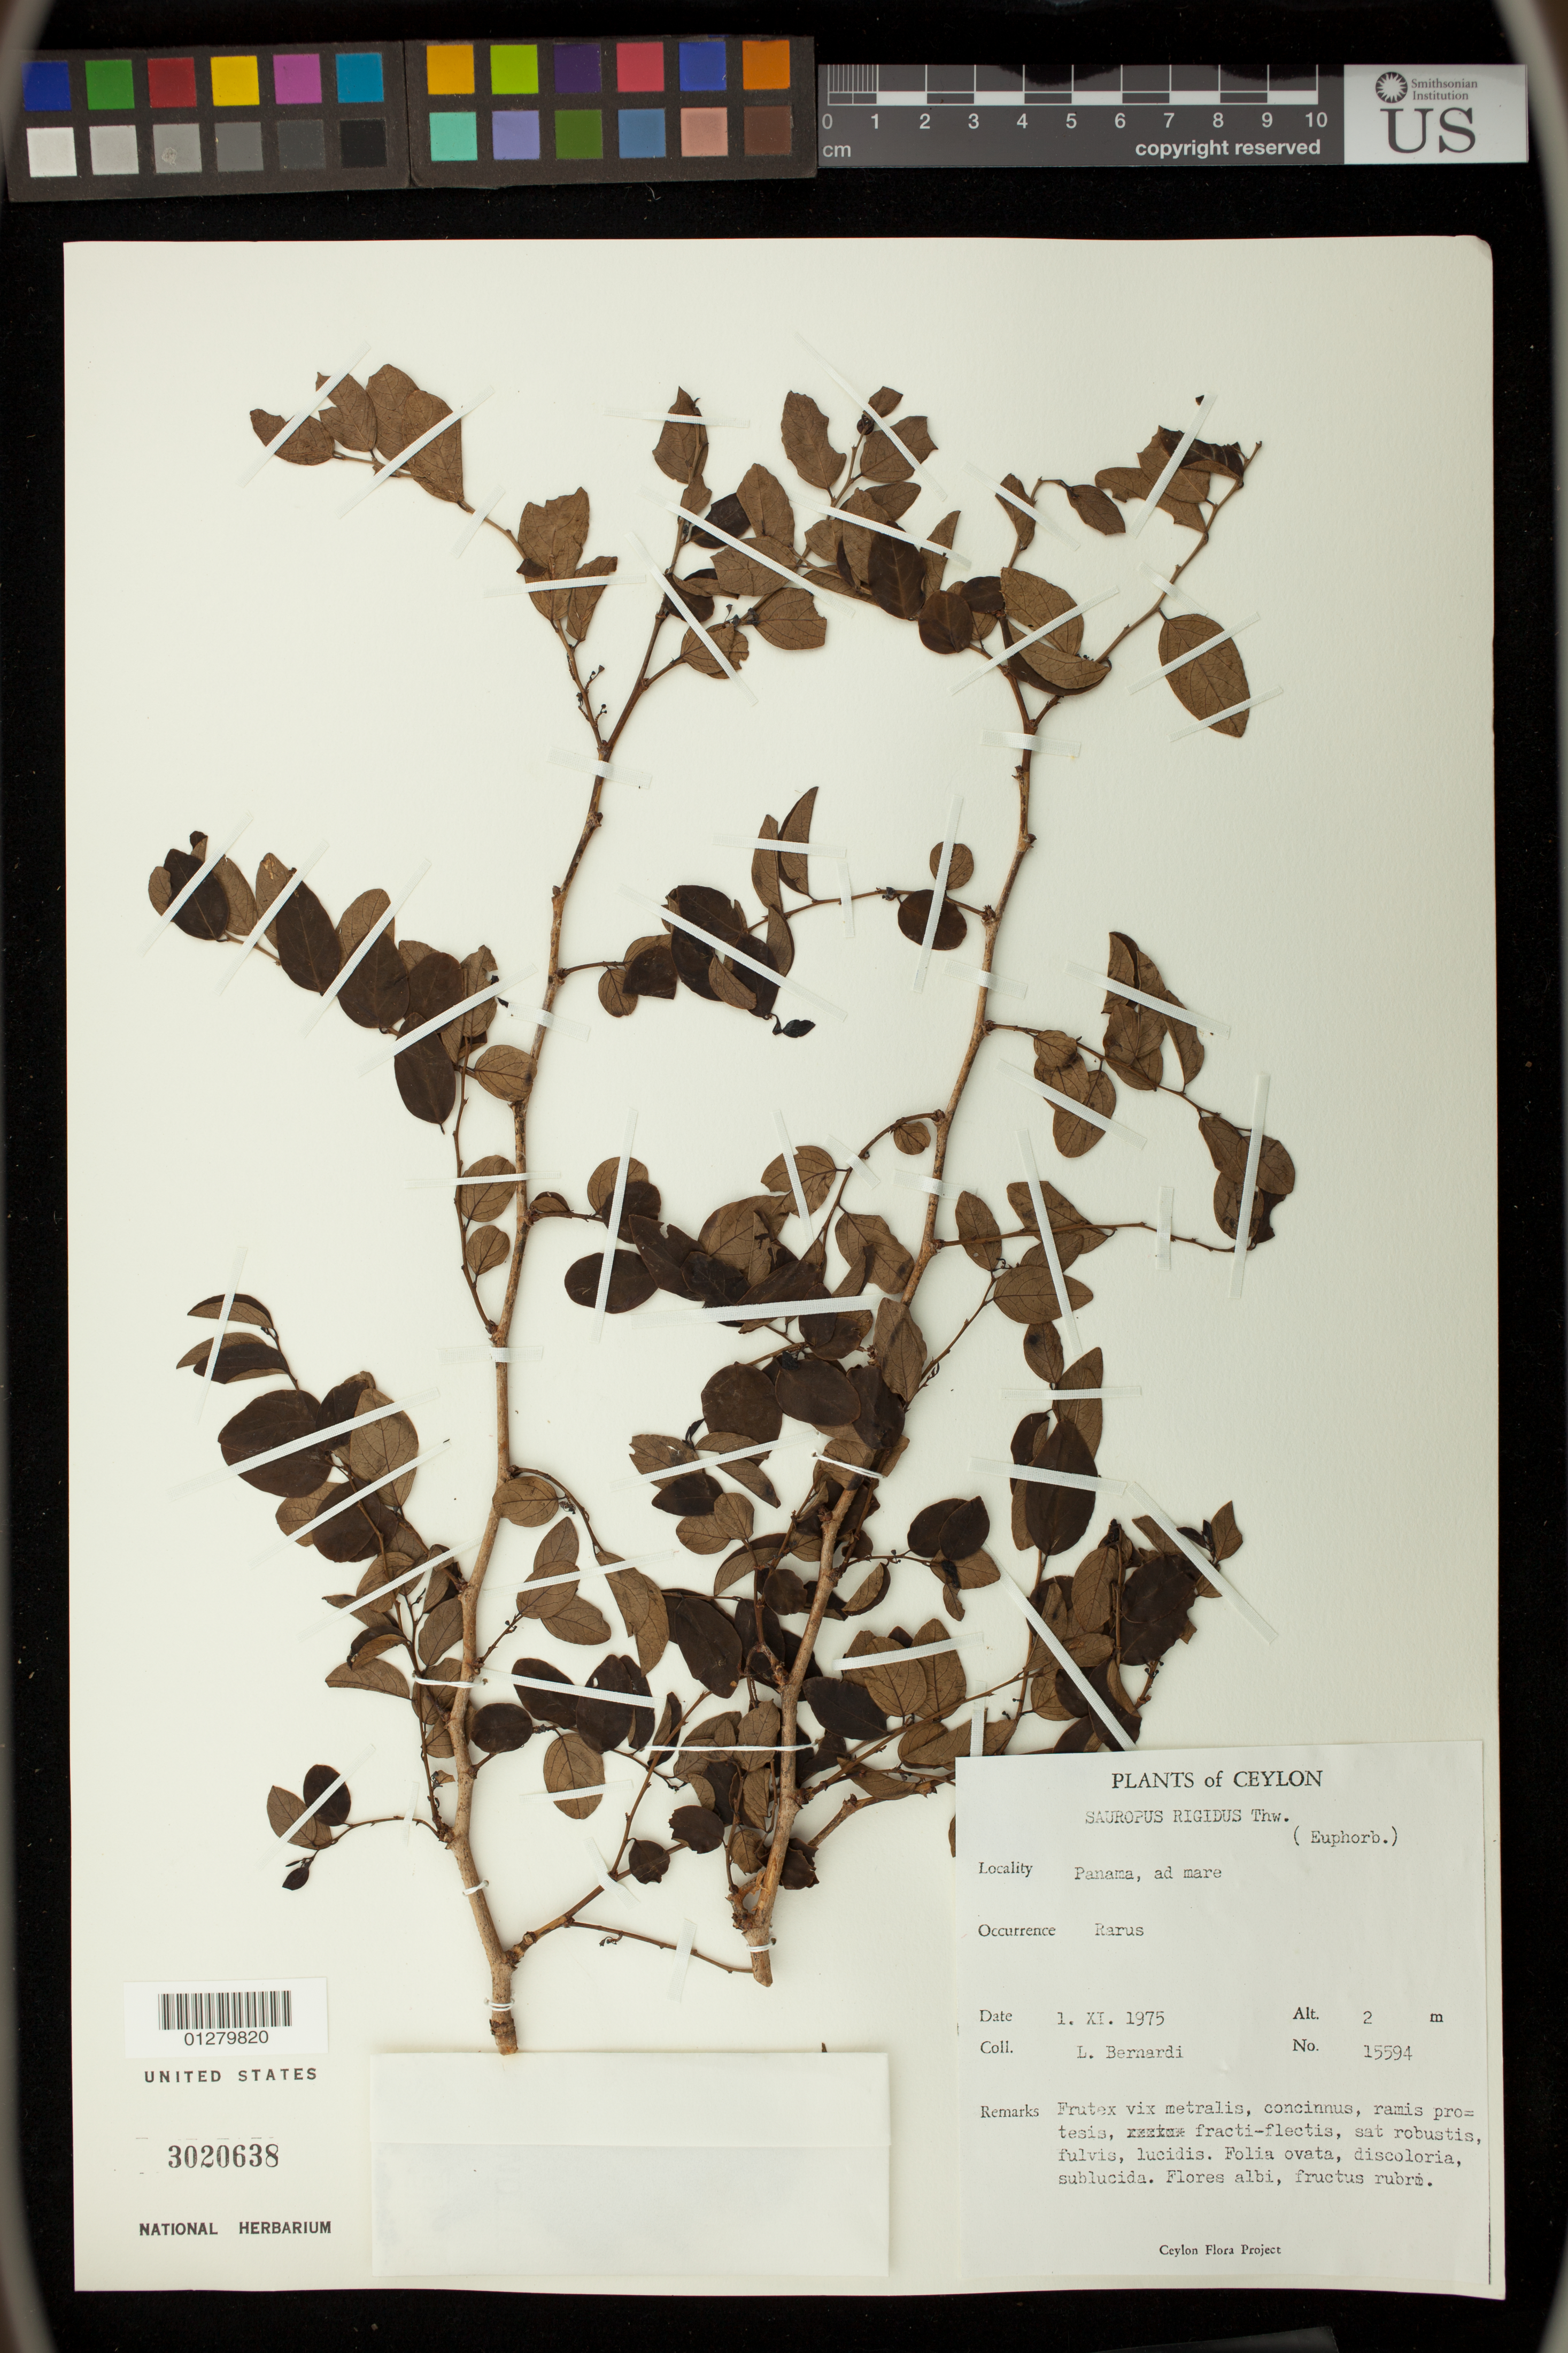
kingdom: Plantae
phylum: Tracheophyta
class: Magnoliopsida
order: Malpighiales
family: Phyllanthaceae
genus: Sauropus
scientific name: Sauropus quadrangularis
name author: (Willd.) Müll. Arg.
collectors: L. Bernandi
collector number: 15594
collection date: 1975-11-01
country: Sri Lanka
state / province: Eastern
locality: Panama, ad mare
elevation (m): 2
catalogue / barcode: US 3020638